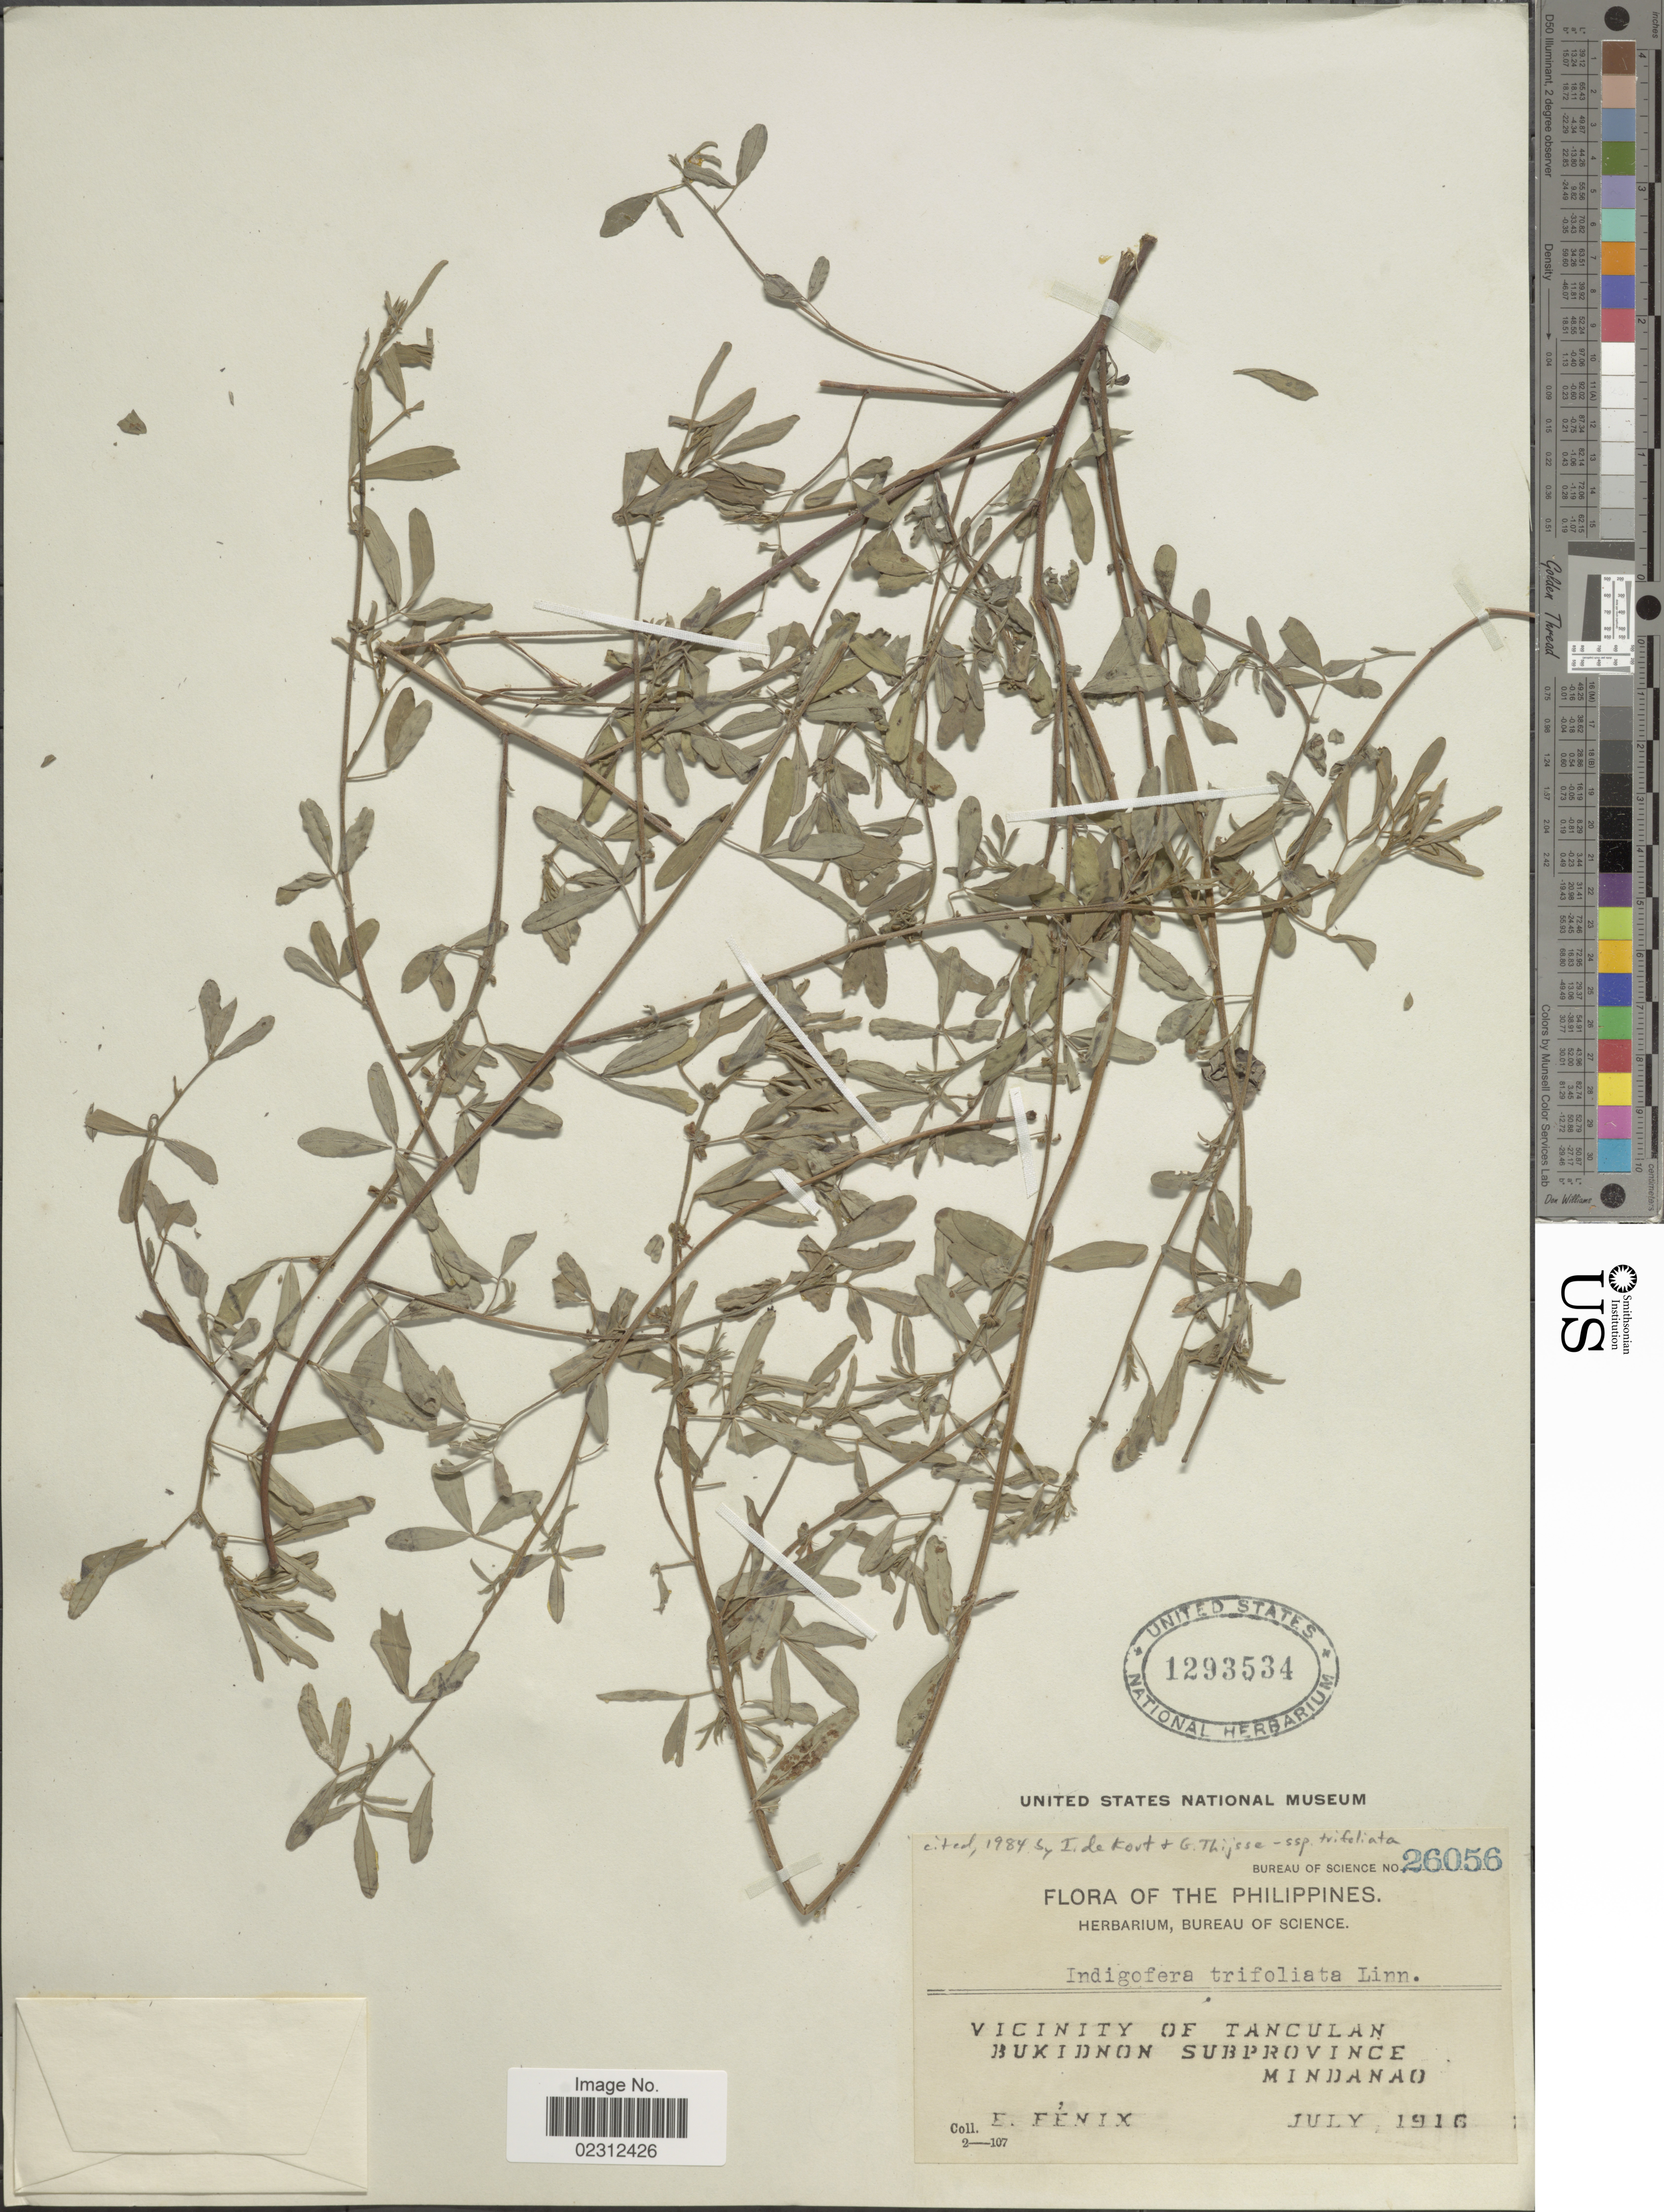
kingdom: Plantae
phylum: Tracheophyta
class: Magnoliopsida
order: Fabales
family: Fabaceae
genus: Indigofera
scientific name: Indigofera trifoliata subsp. trifoliata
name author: L.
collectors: E. Fénix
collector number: Bureau of Science 26056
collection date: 1916-07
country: Philippines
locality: Vicinity of Tanculan, Bukidnon Subprovince, Mindanao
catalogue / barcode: US 1293534